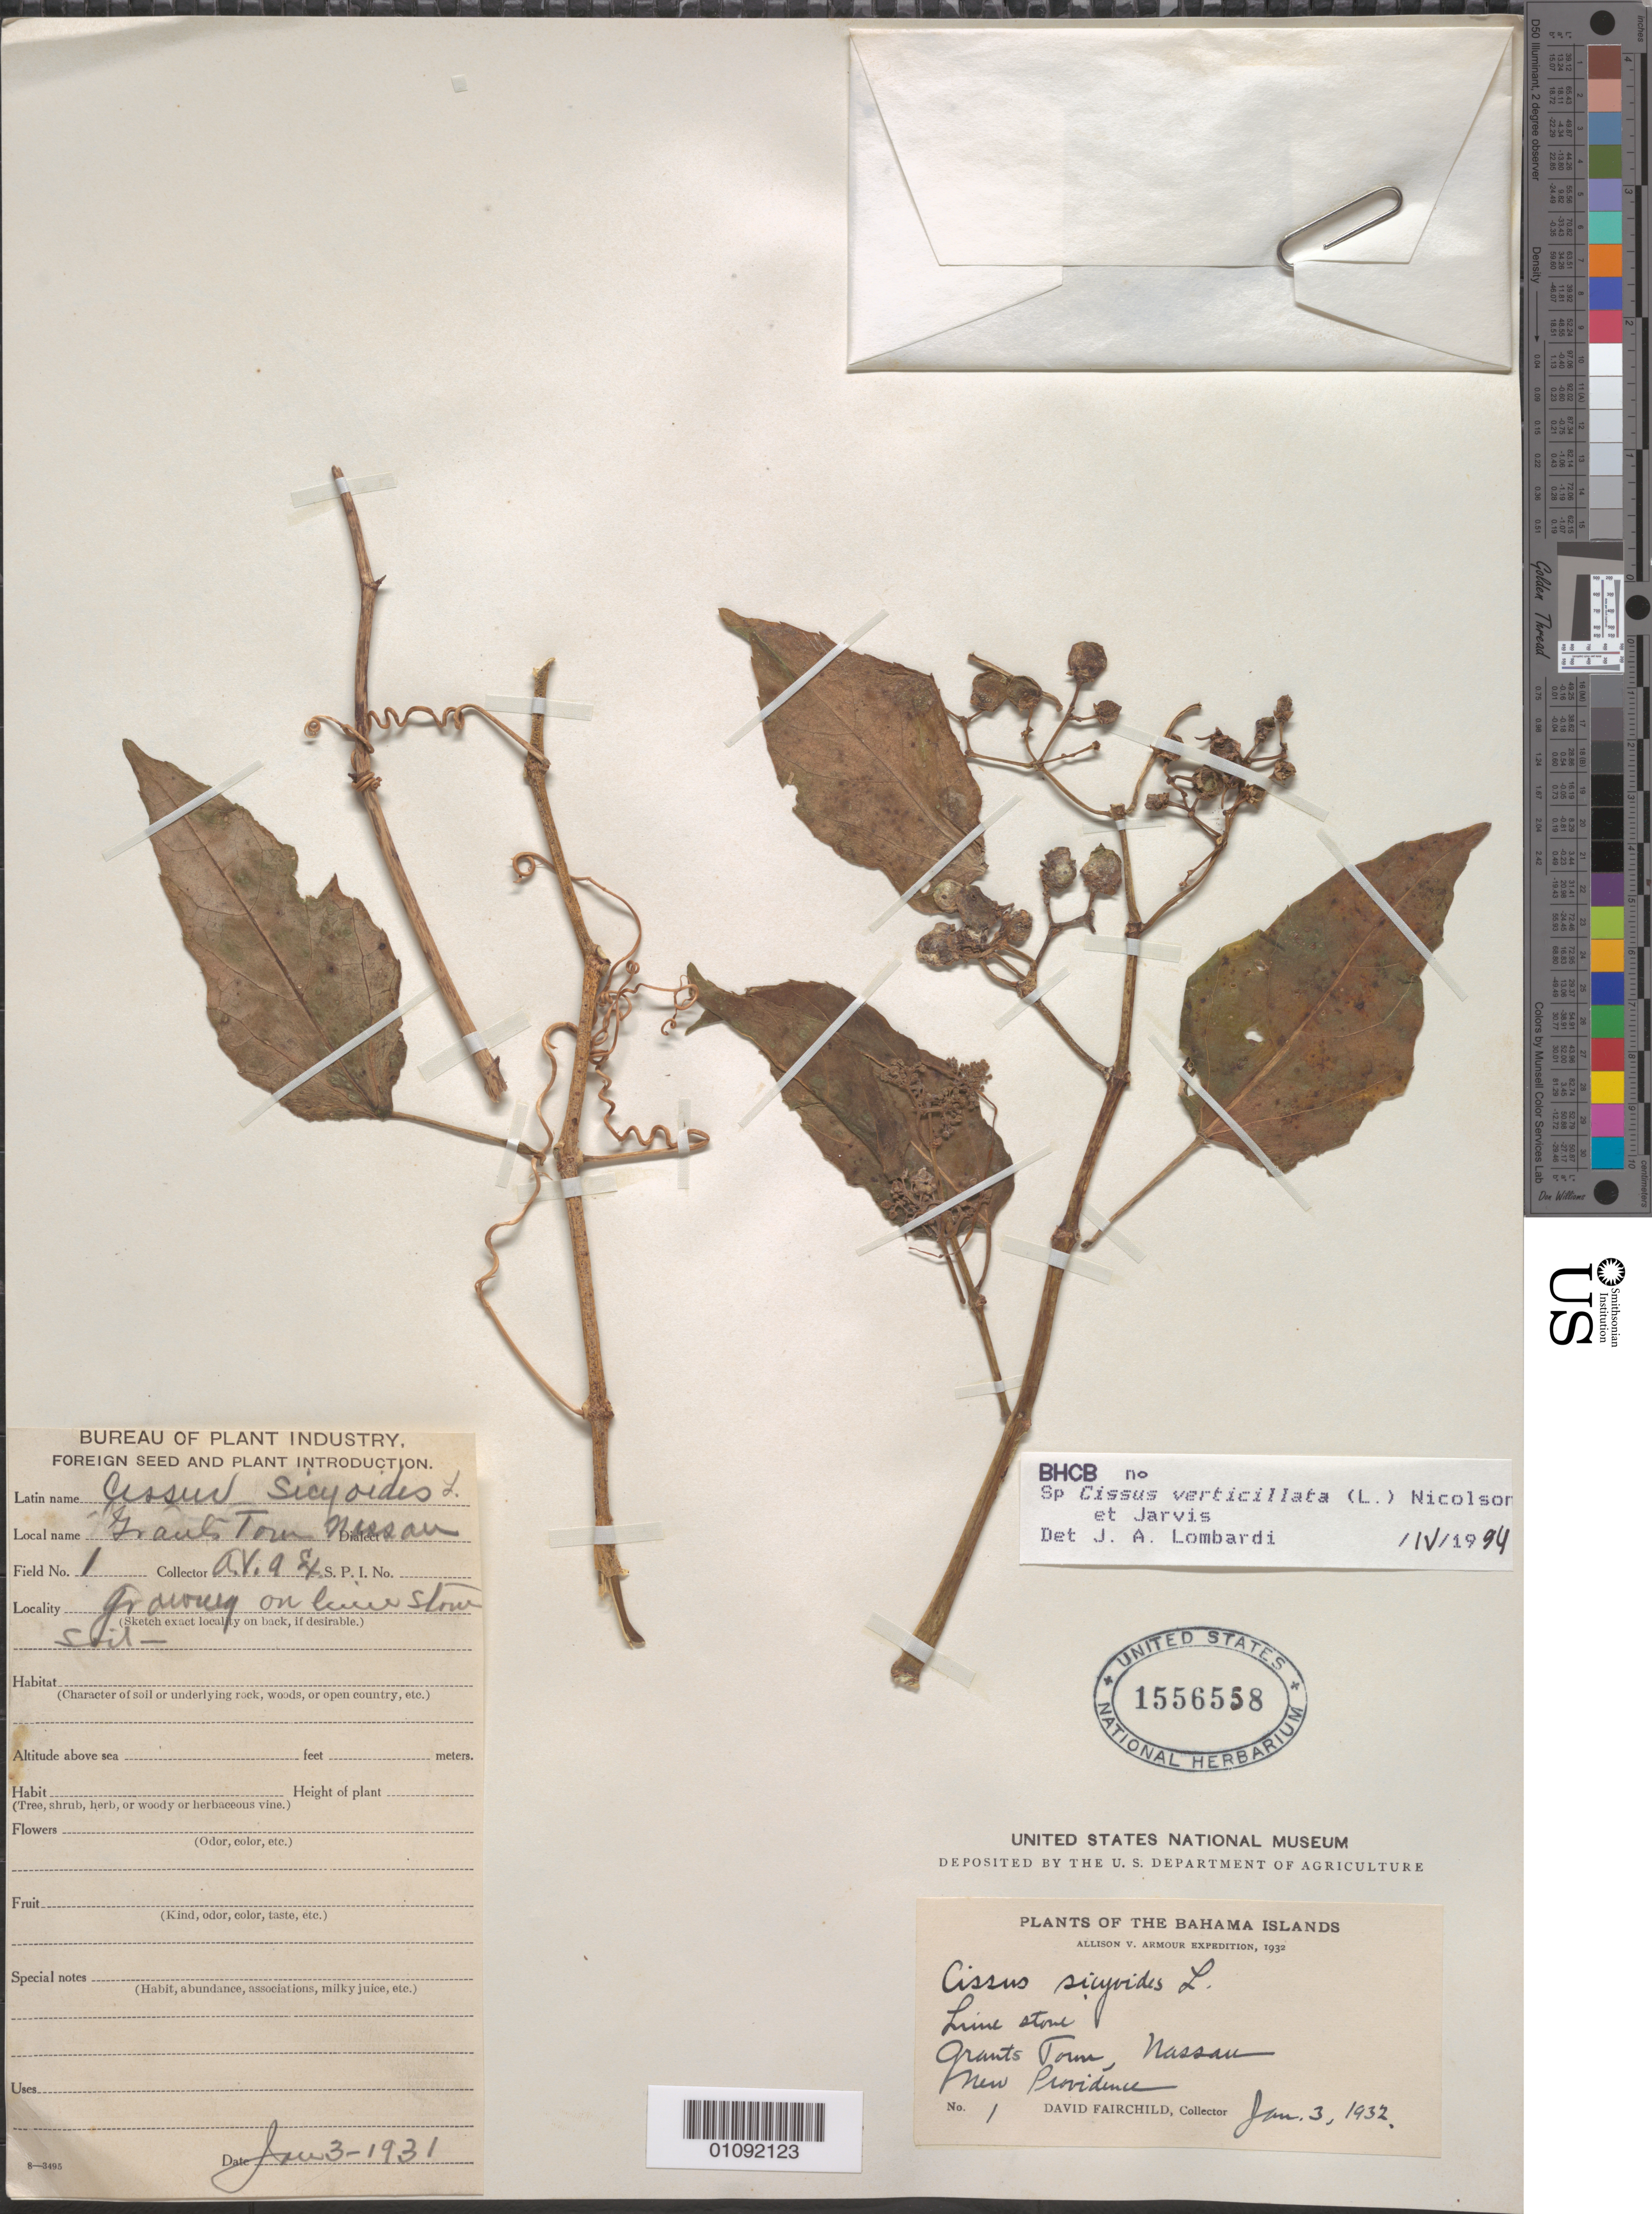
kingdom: Plantae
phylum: Tracheophyta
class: Magnoliopsida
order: Vitales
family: Vitaceae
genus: Cissus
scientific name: Cissus verticillata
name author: (L.) Nicolson & C.E. Jarvis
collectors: D. Fairchild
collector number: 1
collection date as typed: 03 Jan 1932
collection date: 1932-01-03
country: Bahamas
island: New Providence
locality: Limestone, Grants (Town), Nassau, New Providence.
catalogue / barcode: US 1556558